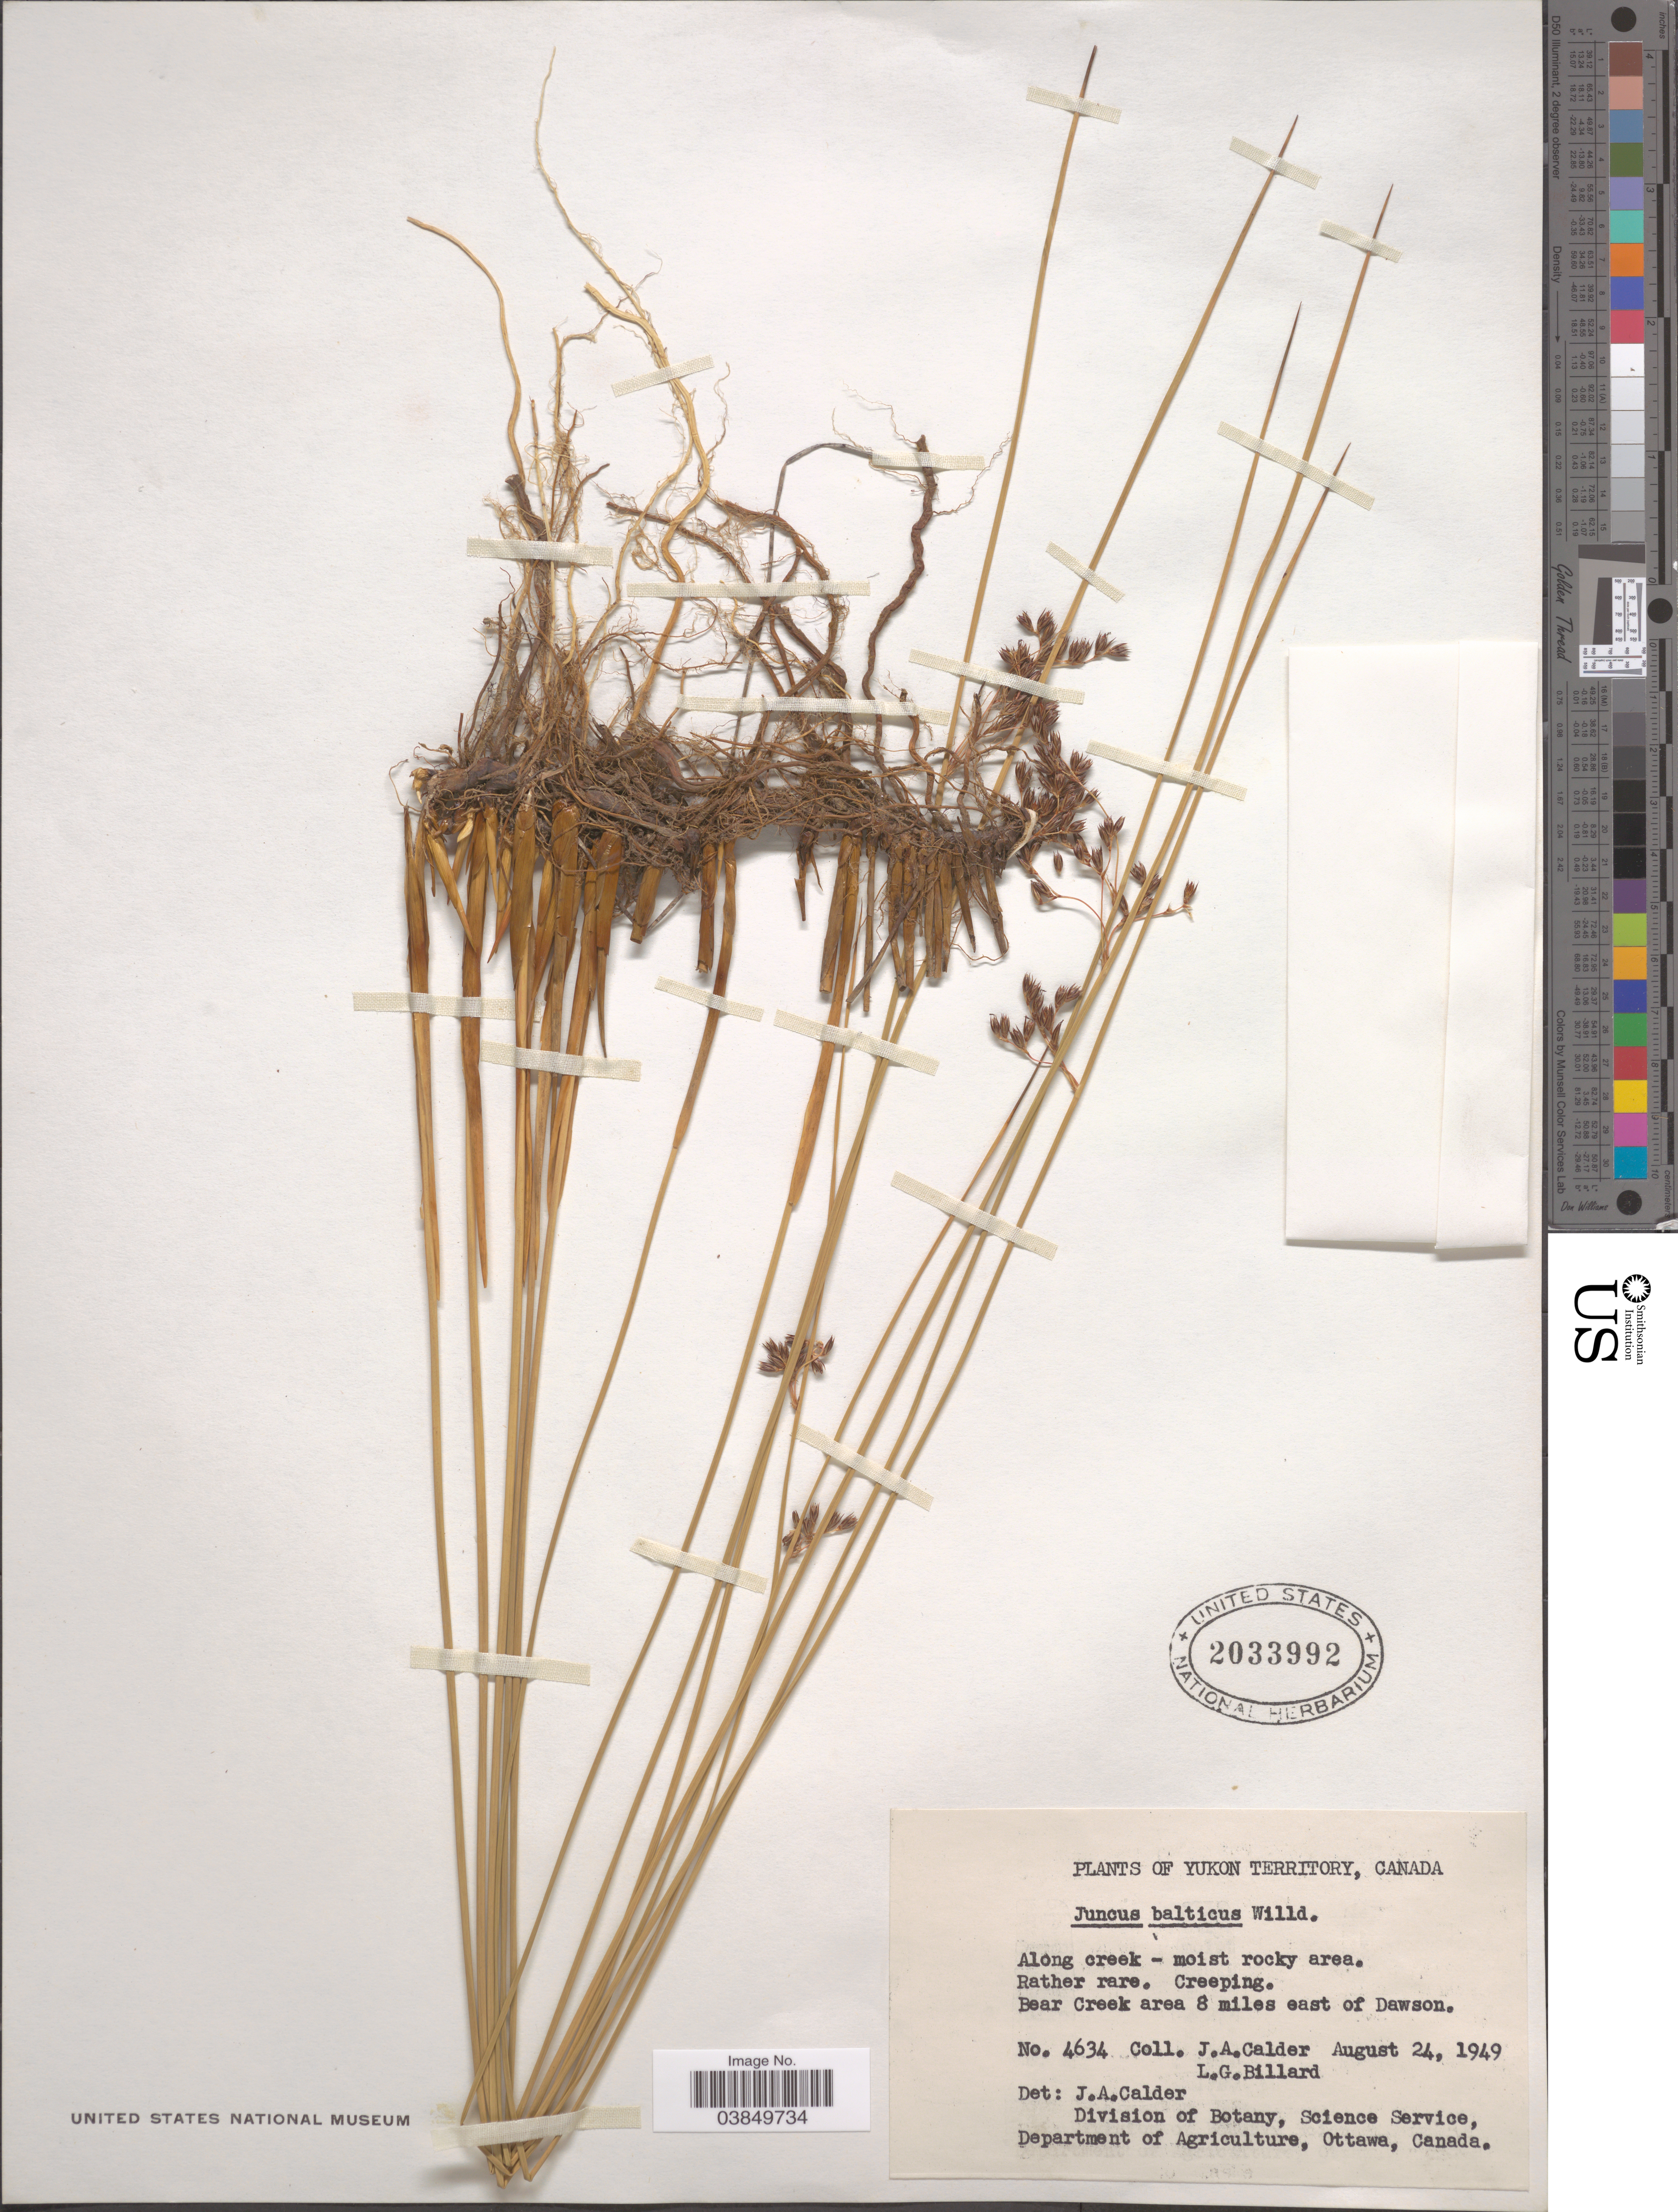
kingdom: Plantae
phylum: Tracheophyta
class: Liliopsida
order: Poales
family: Juncaceae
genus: Juncus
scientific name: Juncus balticus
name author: Willd.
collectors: J. A. Calder & L. Billard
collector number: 4634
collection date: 1949-08-24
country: Canada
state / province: Yukon Territory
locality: Along creek- moist rocky area. Bear Creek area 8 miles east of Dawson.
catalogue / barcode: US 2033992